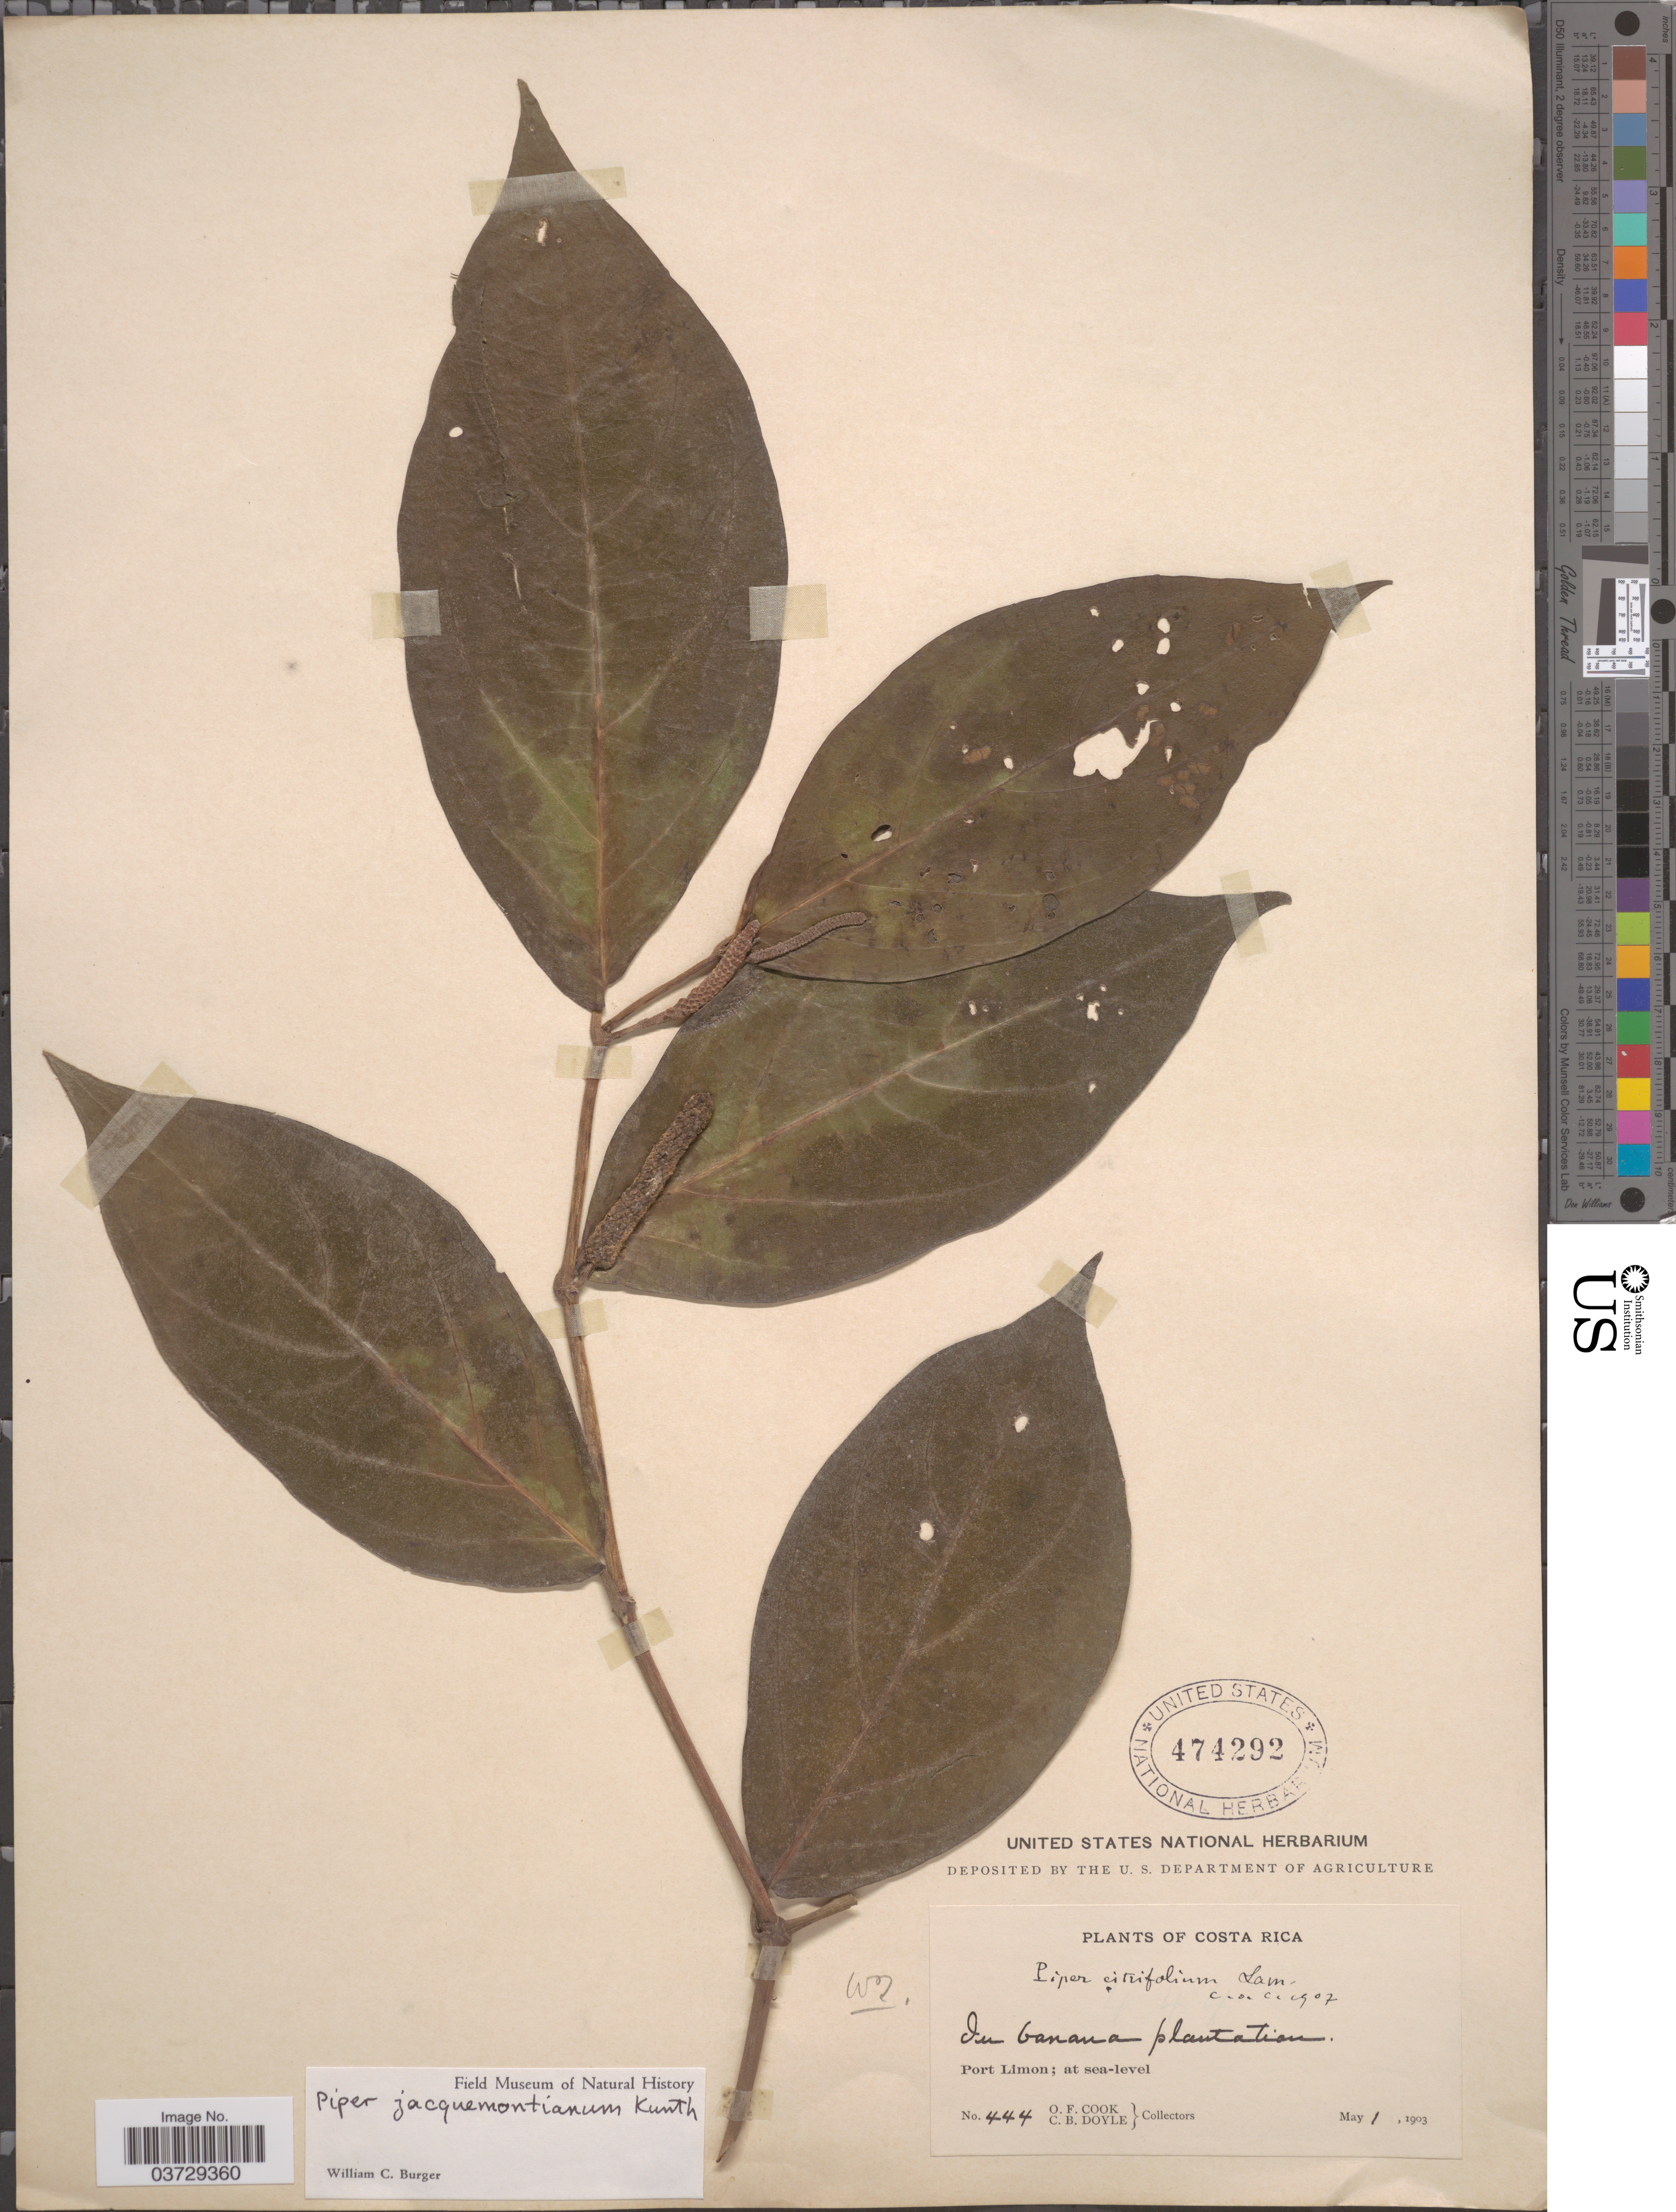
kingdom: Plantae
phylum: Tracheophyta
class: Magnoliopsida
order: Piperales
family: Piperaceae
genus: Piper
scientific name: Piper jacquemontianum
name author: Kunth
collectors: O. F. Cook & C. Doyle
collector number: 444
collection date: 1903-05-01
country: Costa Rica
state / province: Limón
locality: Port Limon.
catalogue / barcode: US 474292